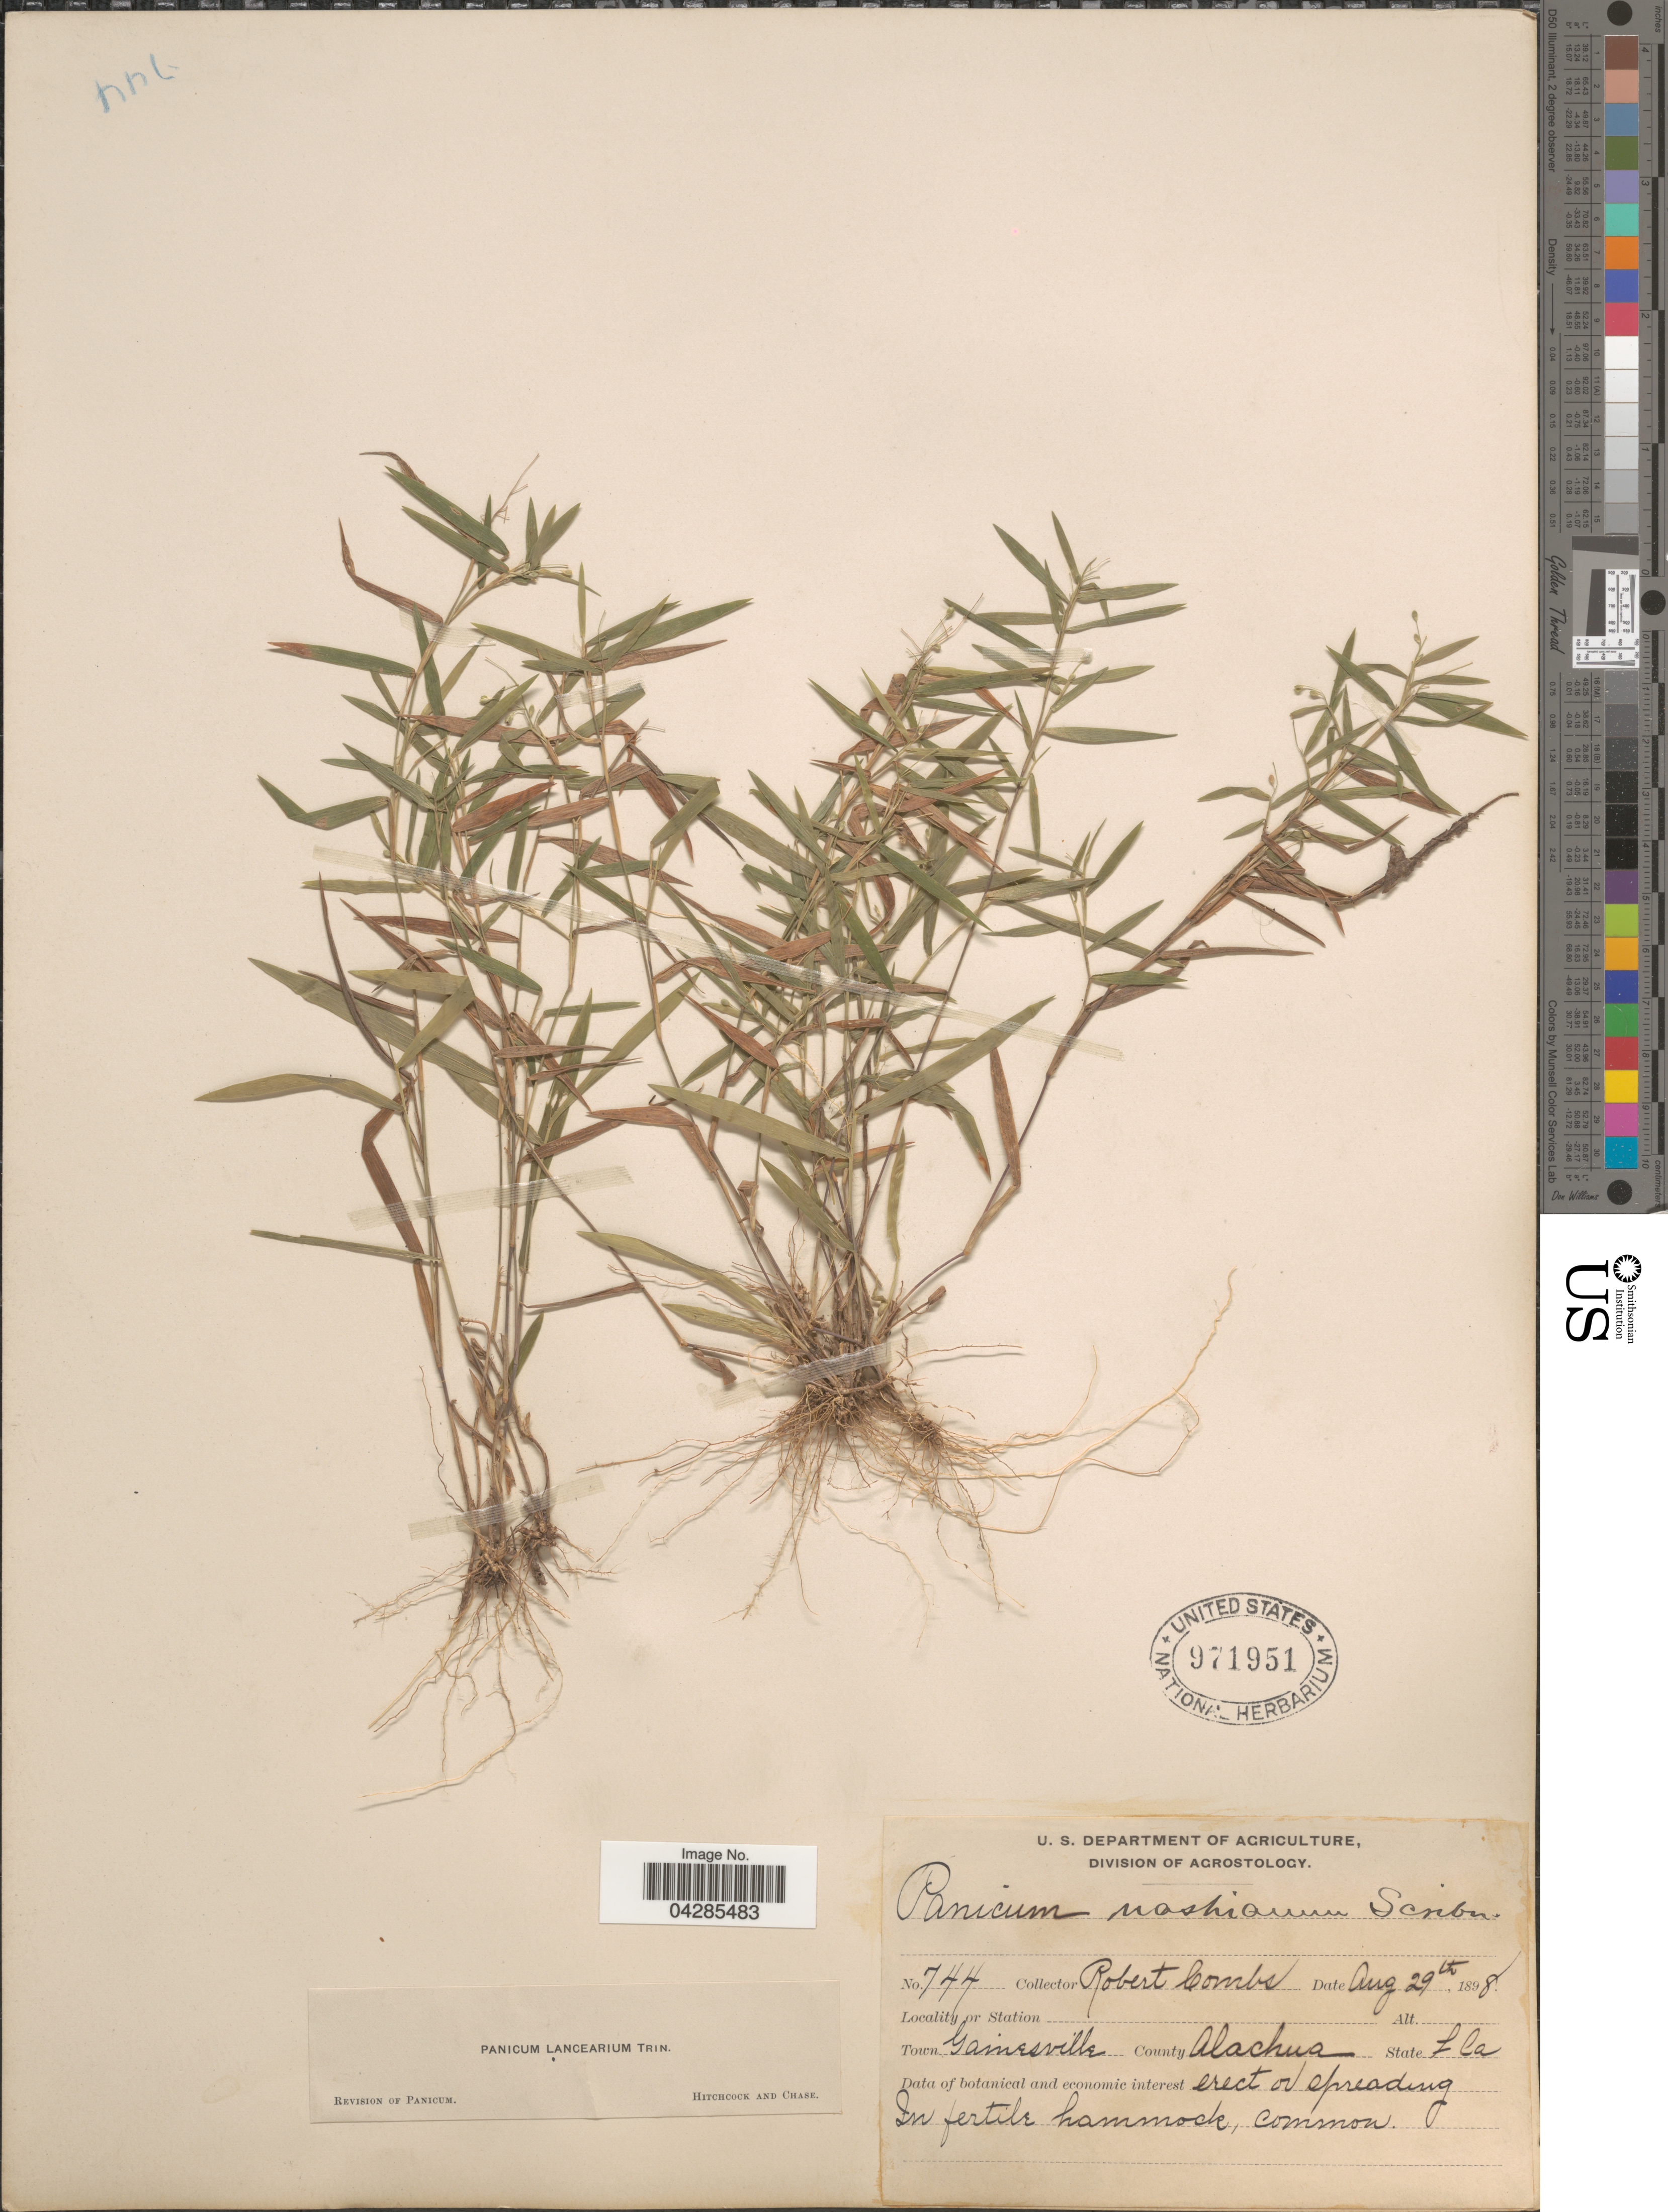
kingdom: Plantae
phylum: Tracheophyta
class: Liliopsida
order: Poales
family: Poaceae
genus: Dichanthelium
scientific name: Dichanthelium portoricense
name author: (Desv. ex Ham.) B.F. Hansen & Wunderlin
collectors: R. Combs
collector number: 744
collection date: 1898-08-29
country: United States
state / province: Florida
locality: Town Gainesville. County Alachua.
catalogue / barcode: US 971951